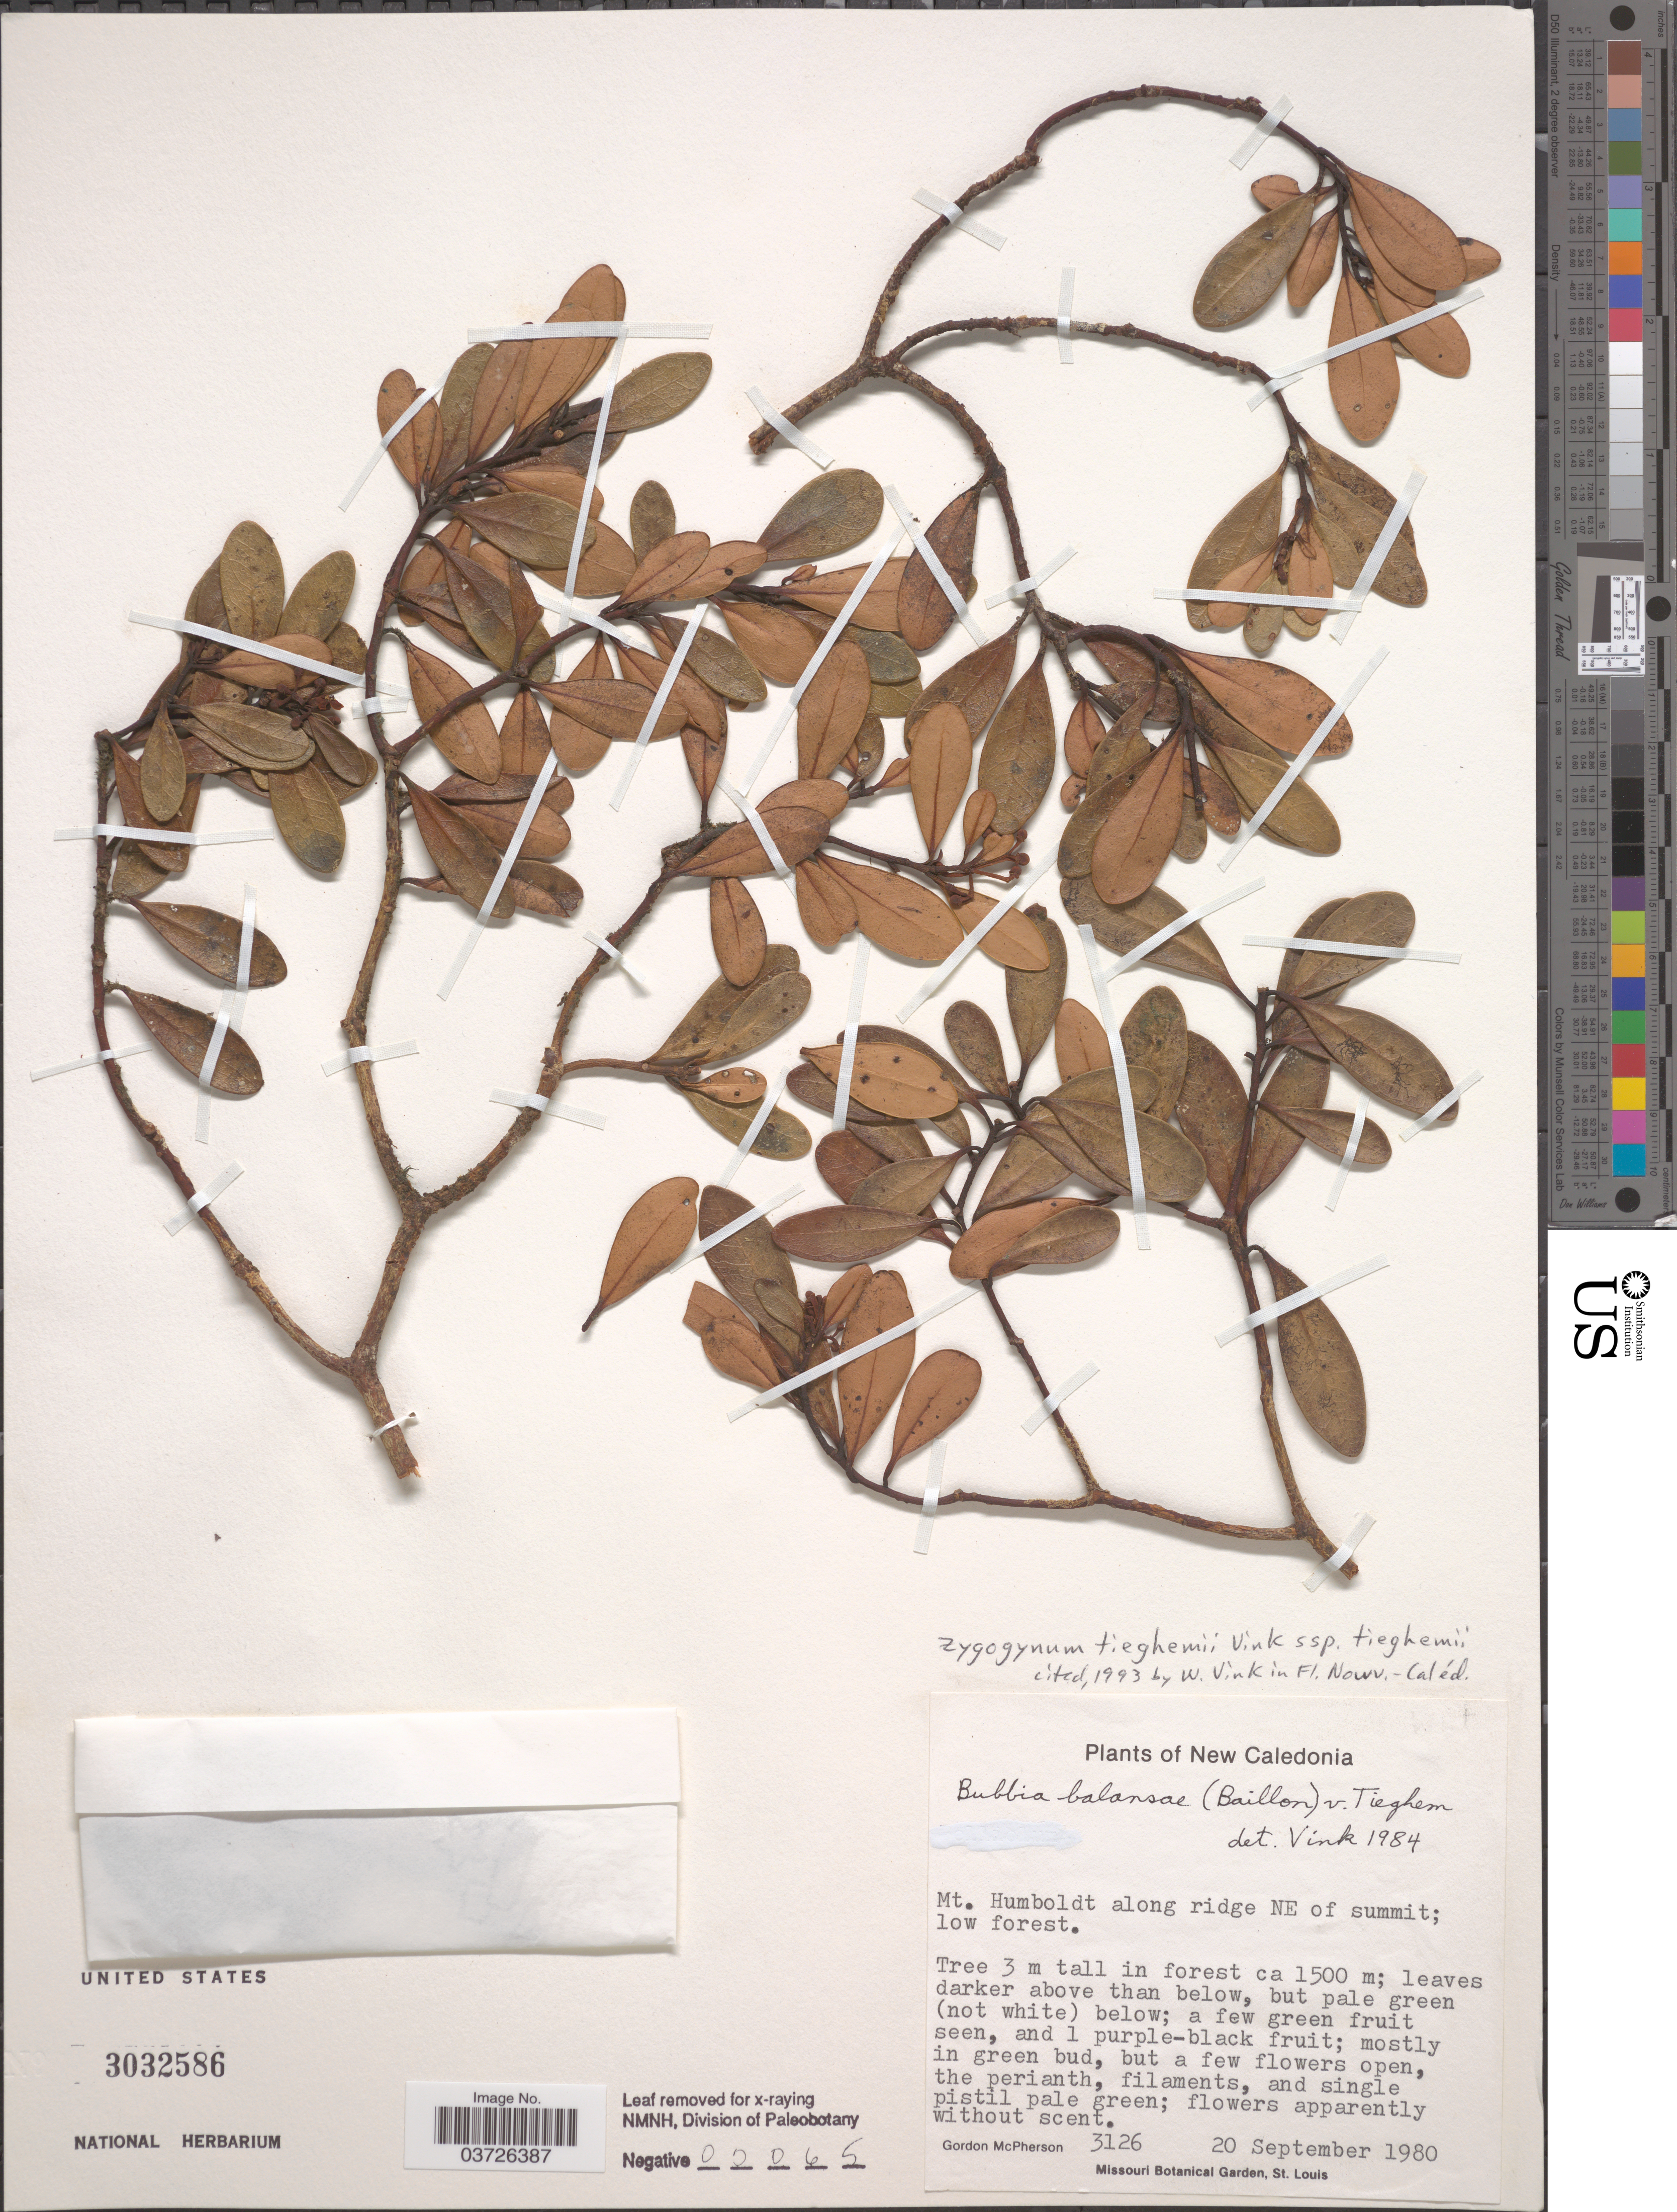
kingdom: Plantae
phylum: Tracheophyta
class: Magnoliopsida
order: Canellales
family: Winteraceae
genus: Zygogynum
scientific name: Zygogynum tieghemii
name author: Vink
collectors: G. D. McPherson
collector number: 3126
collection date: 1980-09-20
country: New Caledonia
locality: Mt. Humboldt along ridge NE of summit.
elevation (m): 1500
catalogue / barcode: US 3032586